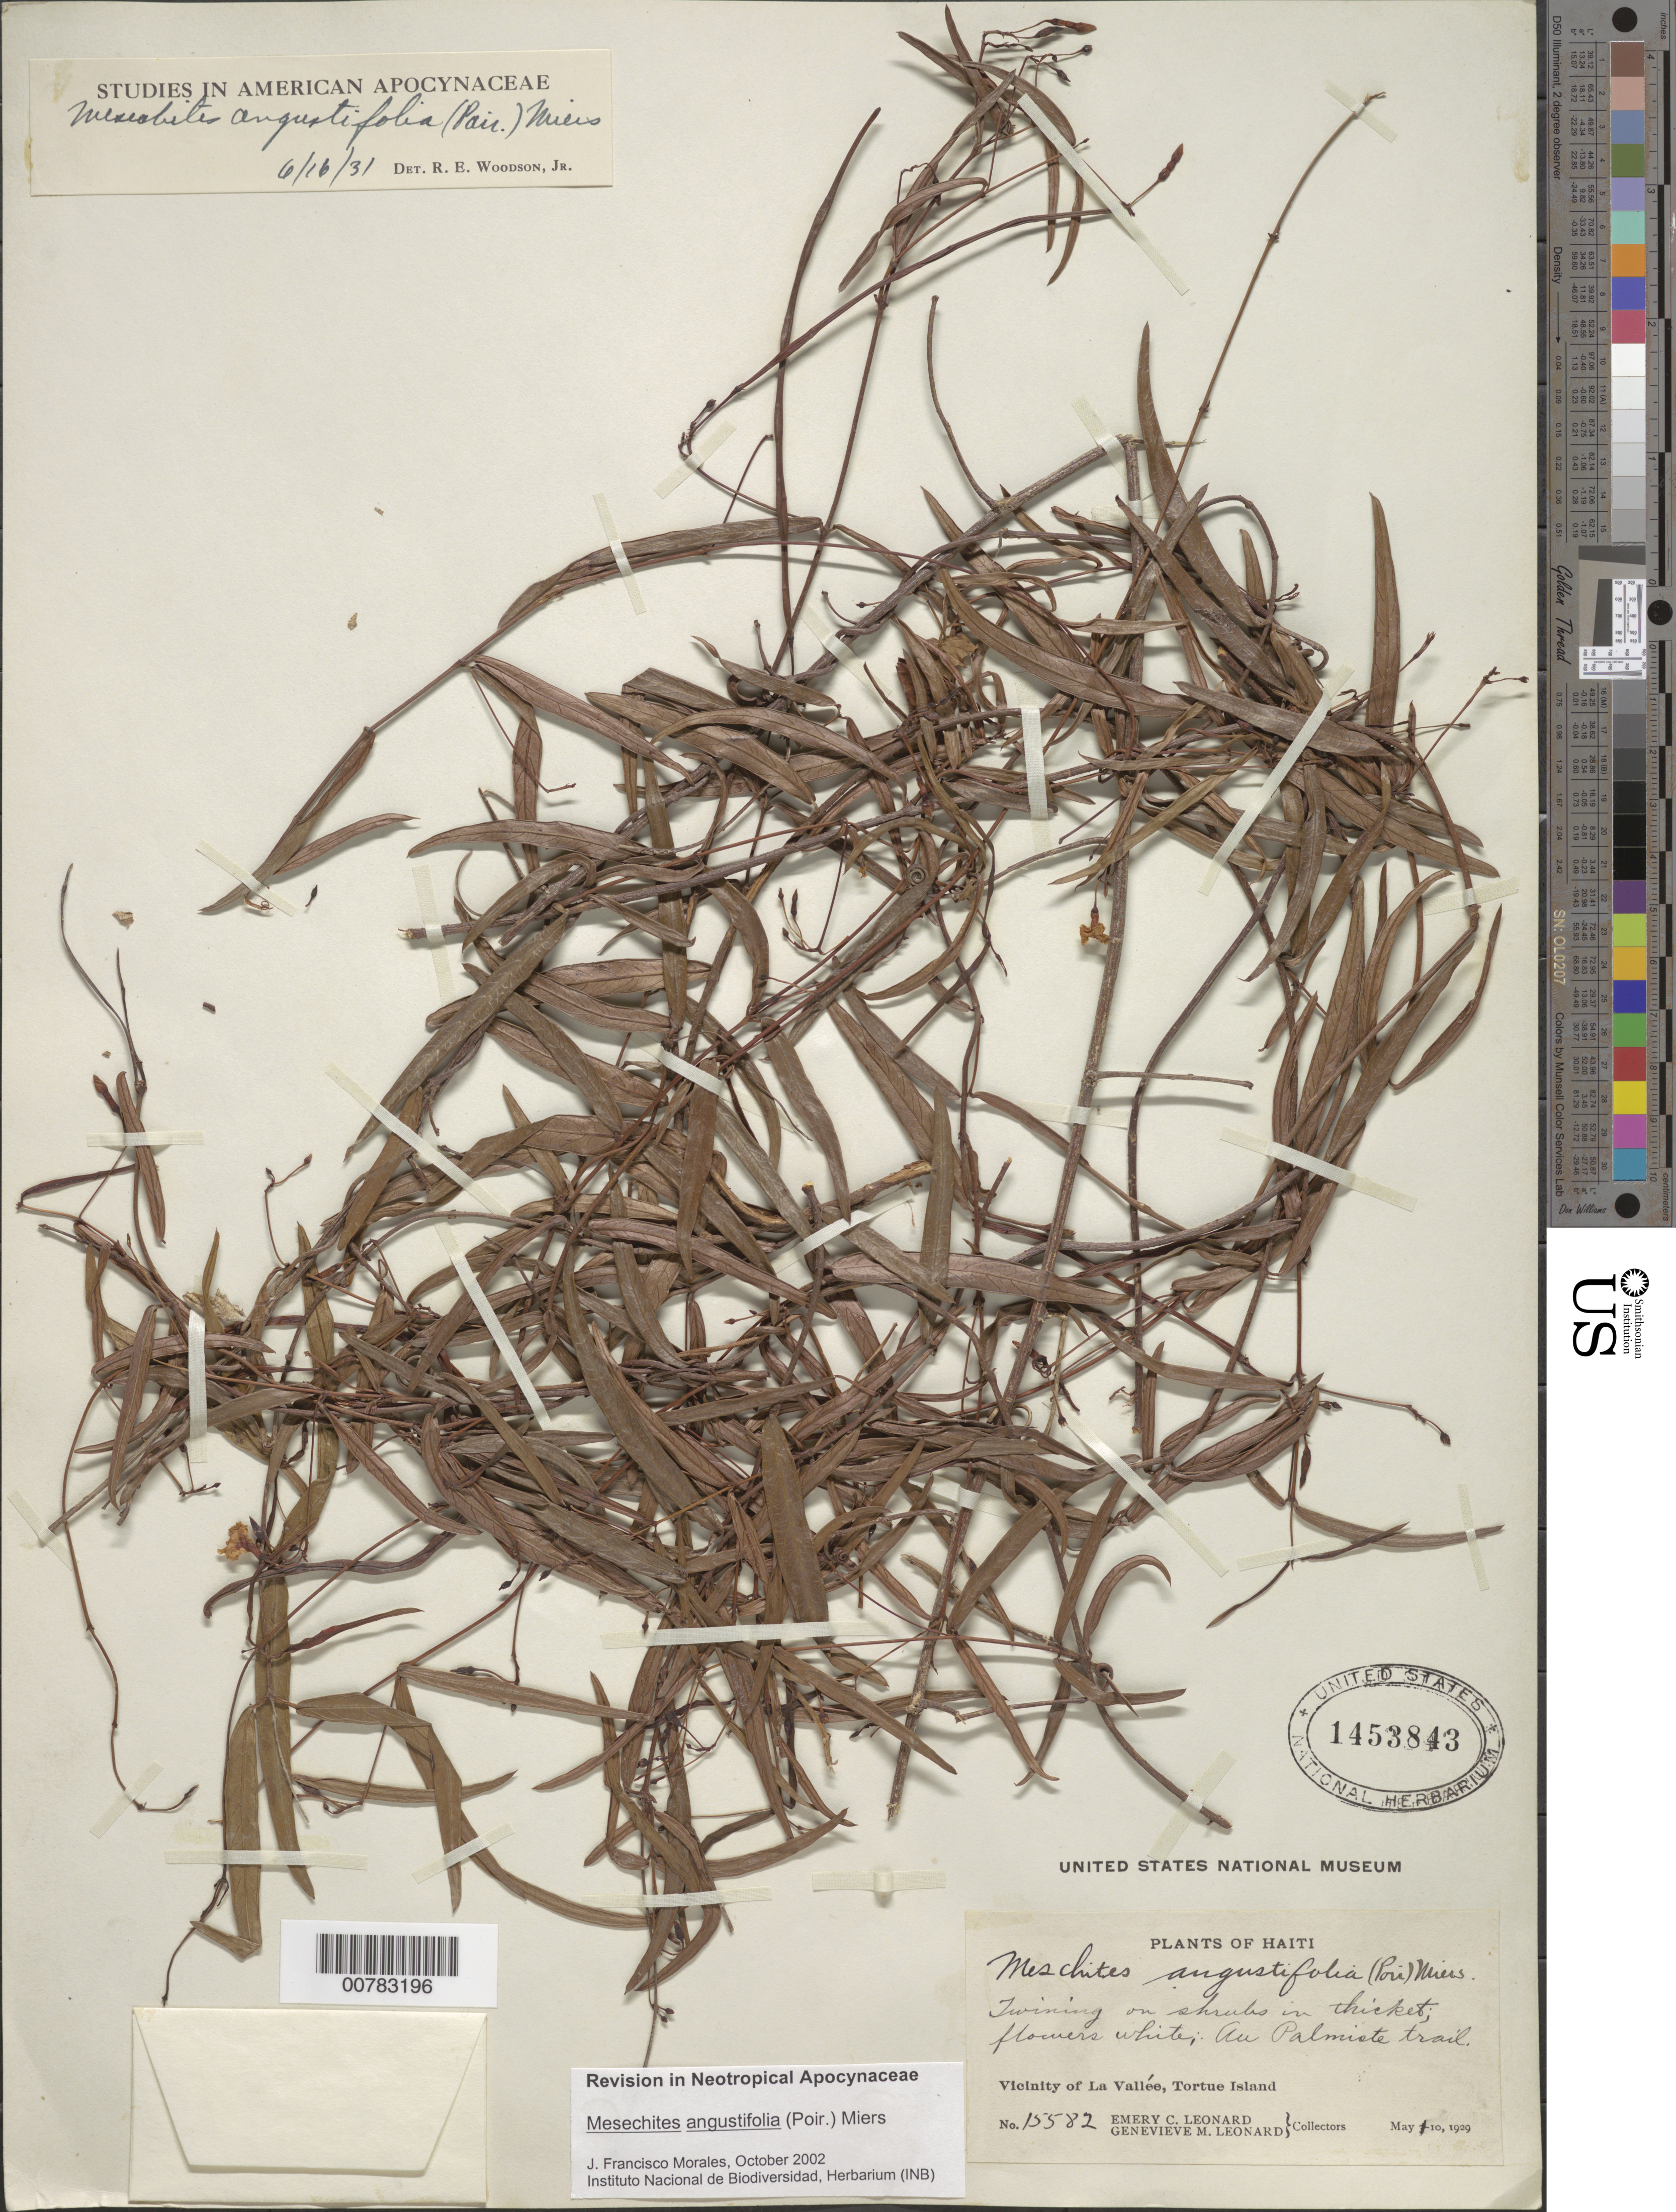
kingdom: Plantae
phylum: Tracheophyta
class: Magnoliopsida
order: Gentianales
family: Apocynaceae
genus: Mesechites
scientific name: Mesechites angustifolius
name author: (Poir.) Miers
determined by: Morales, J. F.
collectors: E. C. Leonard & G. M. Leonard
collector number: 15582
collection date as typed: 10 May 1929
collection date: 1929-05-10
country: Haiti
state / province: Nord-Óuest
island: Île de la Tortue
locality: Tortue Island, vicinity of La Vallée, Au Palmiste trail.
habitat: In thicket.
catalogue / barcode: US 1453843